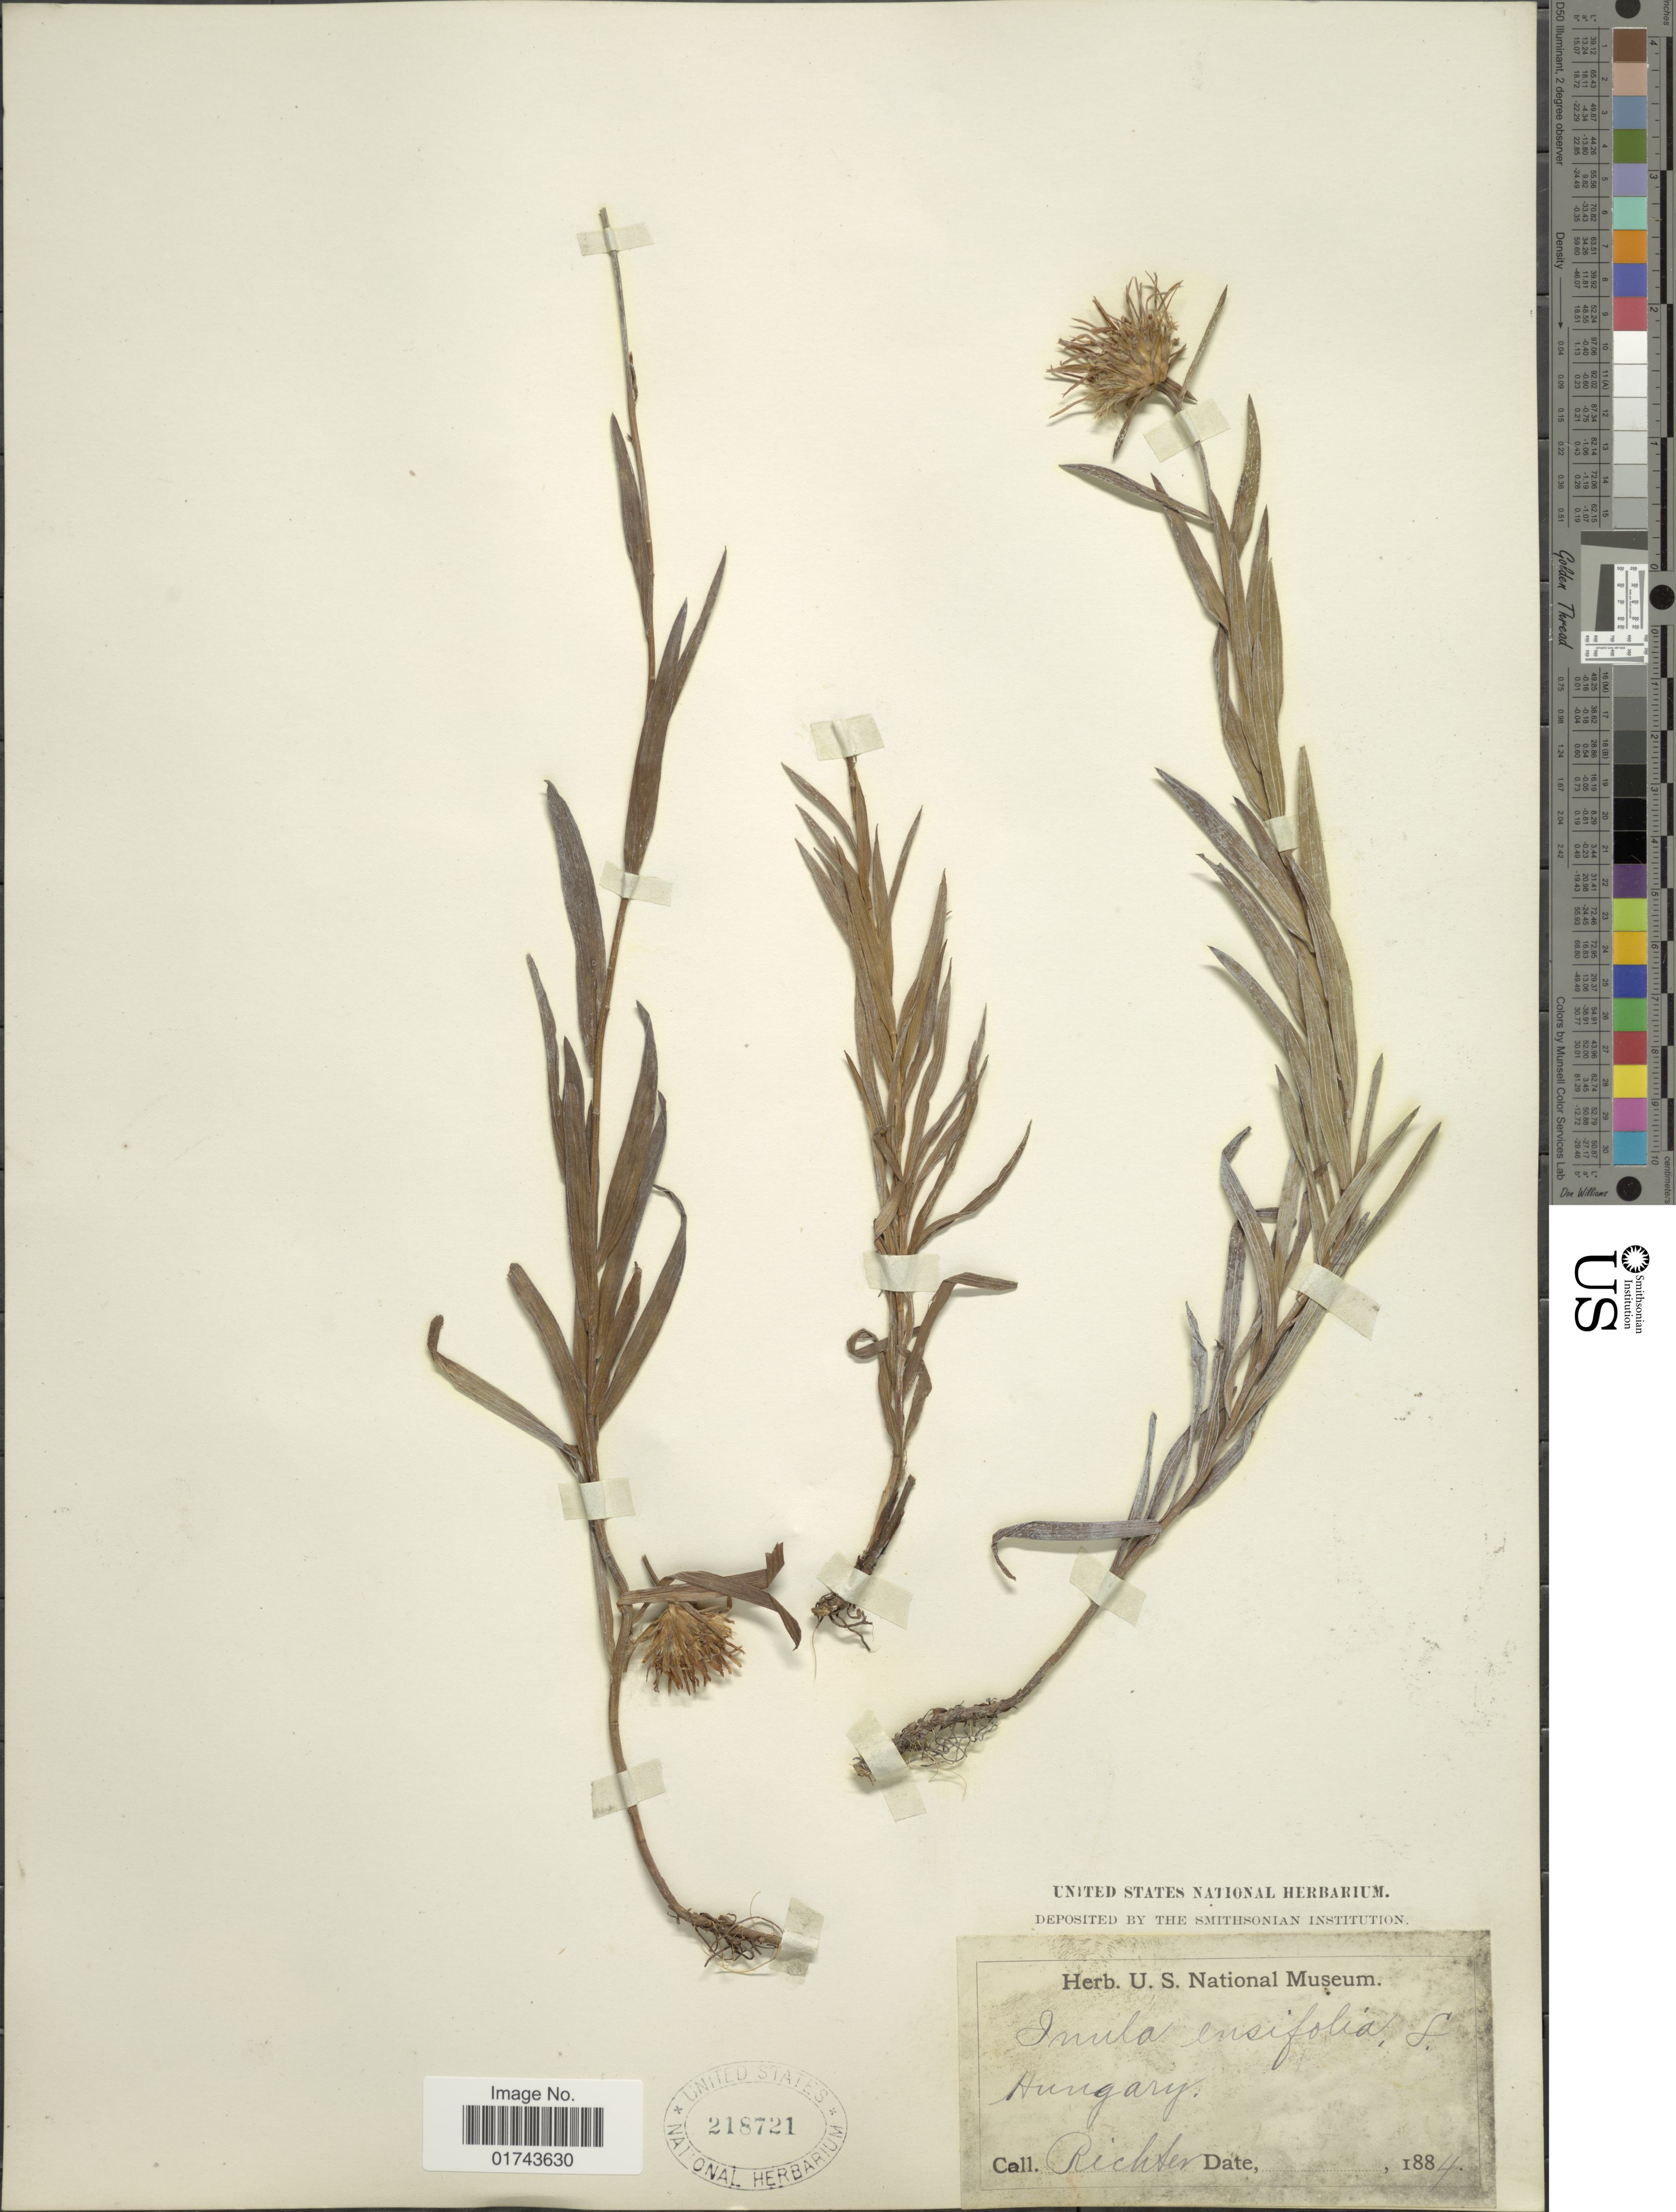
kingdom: Plantae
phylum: Tracheophyta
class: Magnoliopsida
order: Asterales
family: Asteraceae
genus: Inula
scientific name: Inula ensifolia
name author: L.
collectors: -- Richter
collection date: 1884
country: Hungary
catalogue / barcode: US 218721